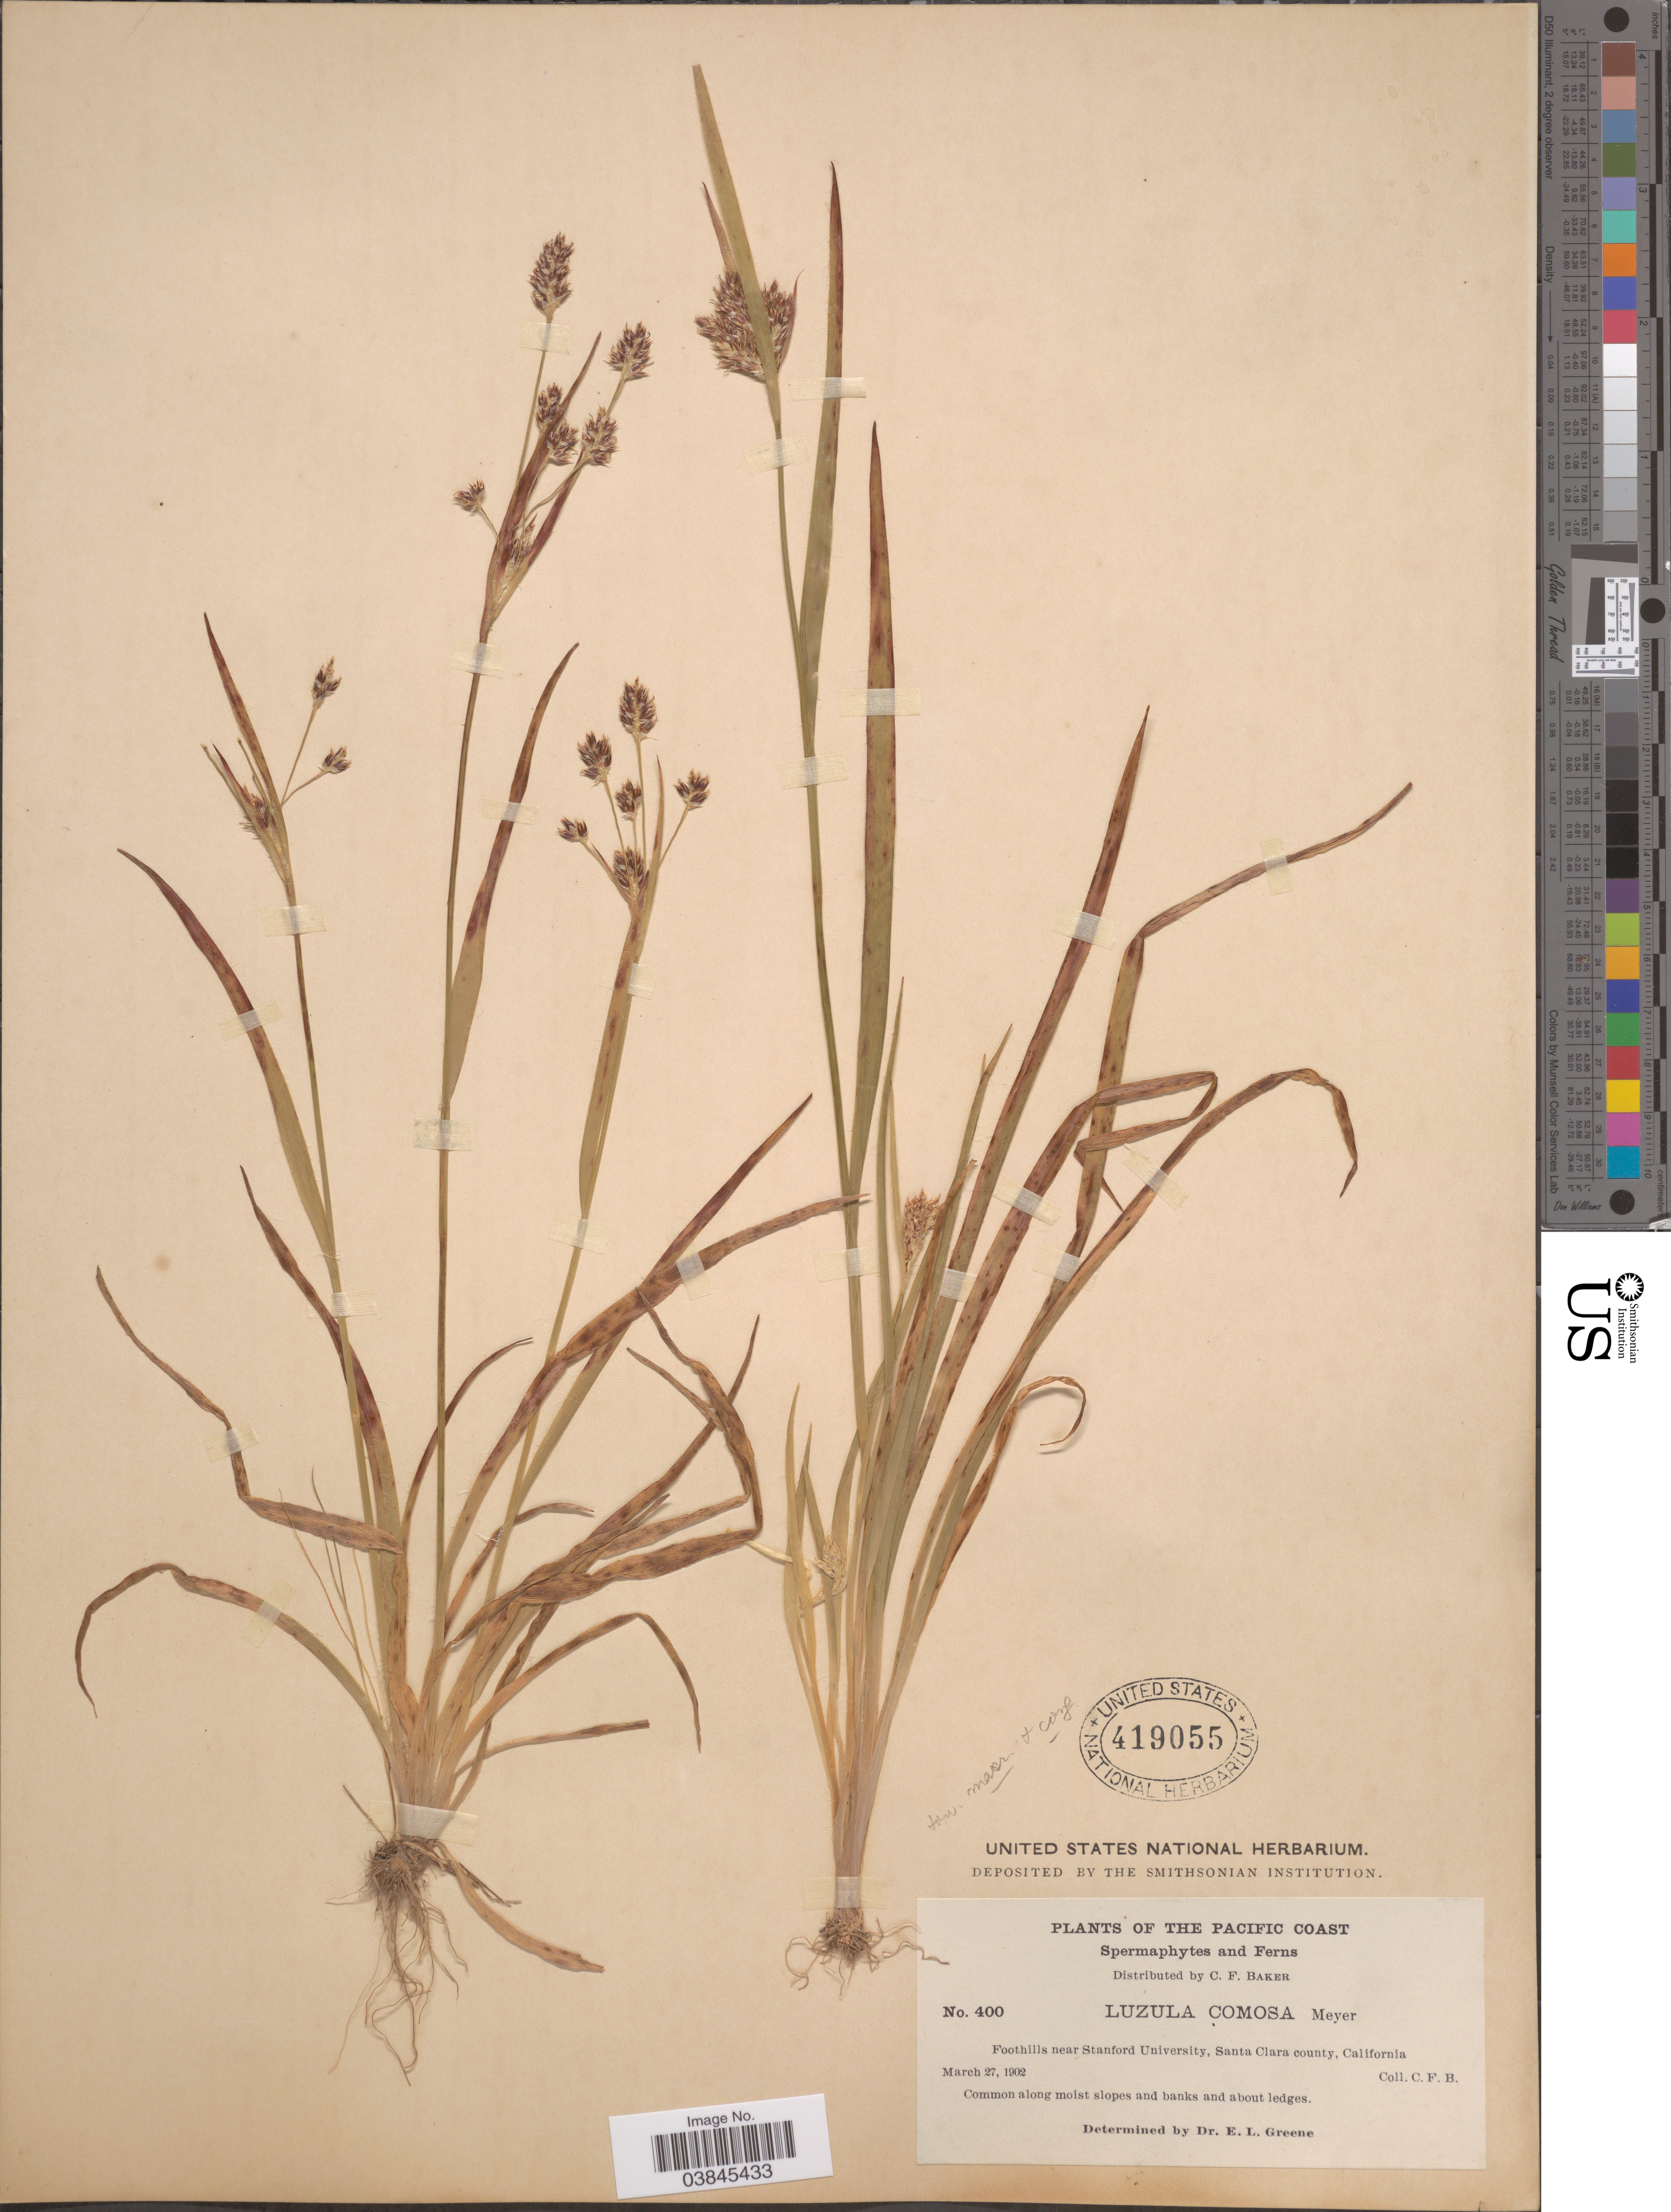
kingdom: Plantae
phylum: Tracheophyta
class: Liliopsida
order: Poales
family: Juncaceae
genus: Luzula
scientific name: Luzula campestris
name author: (L.) DC.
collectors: C. F. Baker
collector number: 400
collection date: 1902-03-27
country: United States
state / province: California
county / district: Santa Clara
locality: Pacific Coast. Foothills near Stanford University, Santa Clara county. Along moist slopes and banks and about ledges.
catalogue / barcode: US 419055